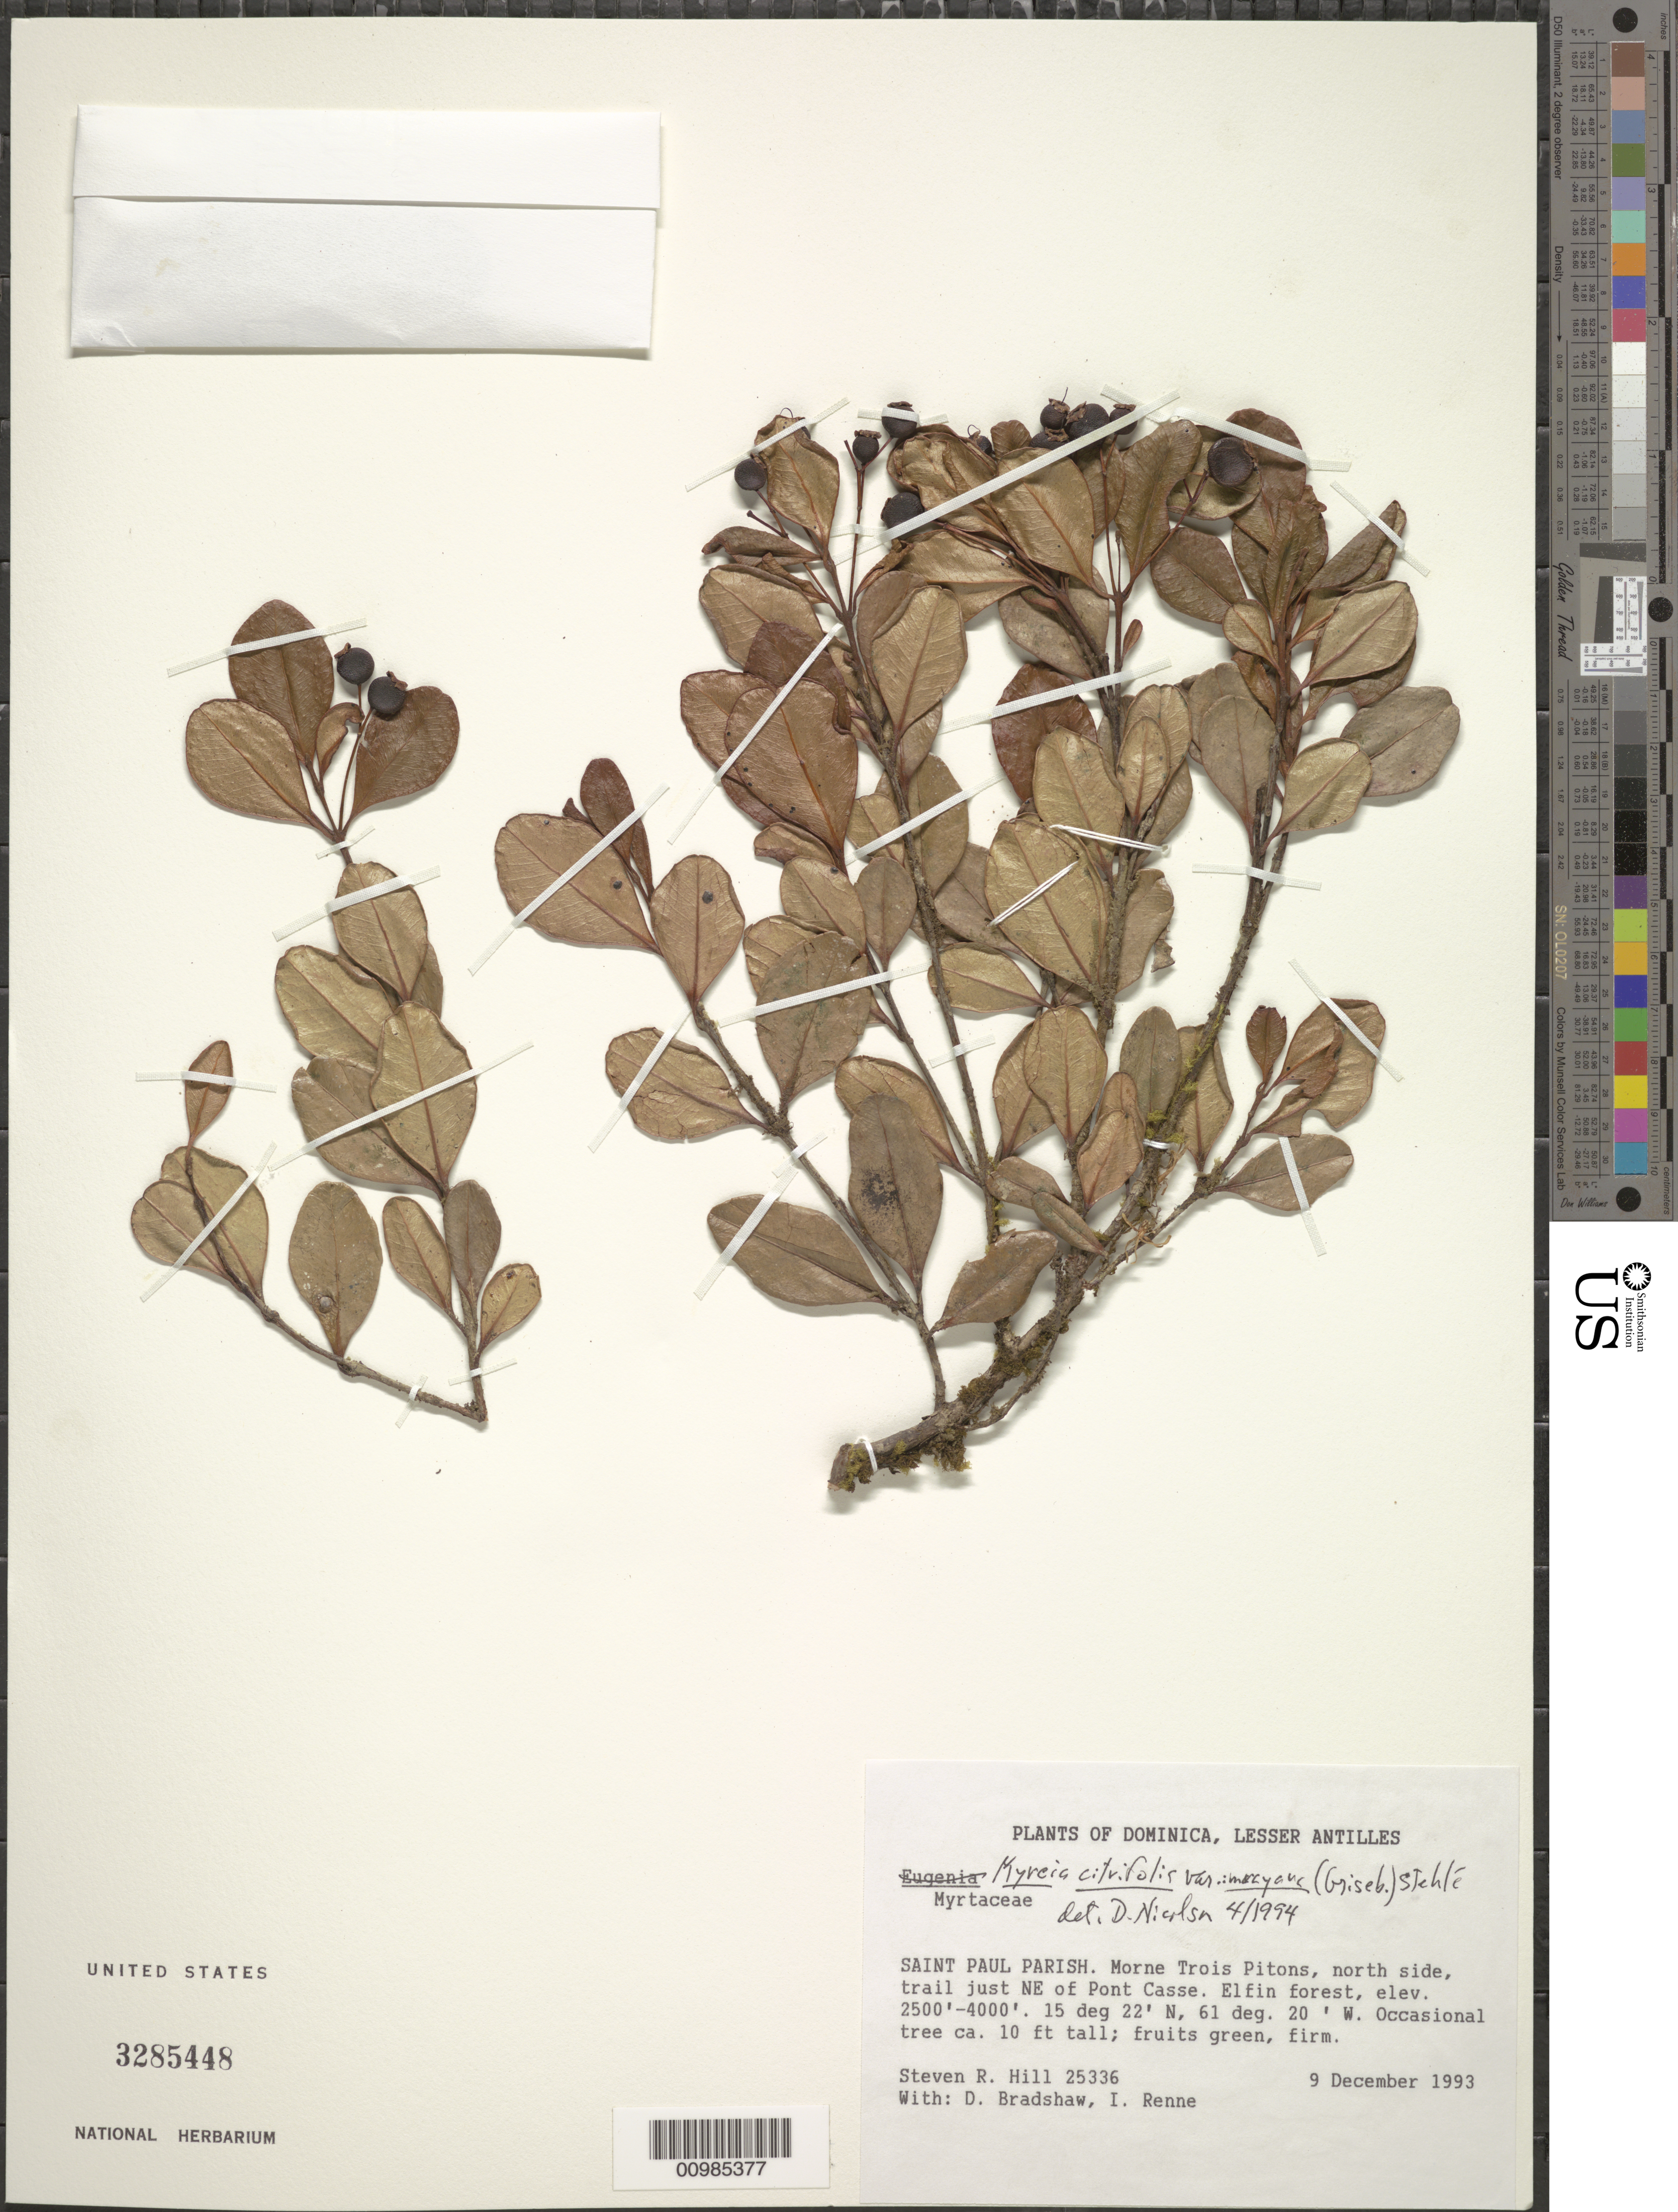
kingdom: Plantae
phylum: Tracheophyta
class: Magnoliopsida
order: Myrtales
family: Myrtaceae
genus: Myrcia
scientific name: Myrcia citrifolia var. imrayana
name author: (Griseb.) Stehlé & Quentin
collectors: S. R. Hill, D. Bradshaw & I. Renne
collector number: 25336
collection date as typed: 09 Dec 1993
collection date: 1993-12-09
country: Dominica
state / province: St. Paul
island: Dominica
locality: Morne Trois Pitons, north side, trail just NE of Pont Casse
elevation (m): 762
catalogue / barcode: US 3285448